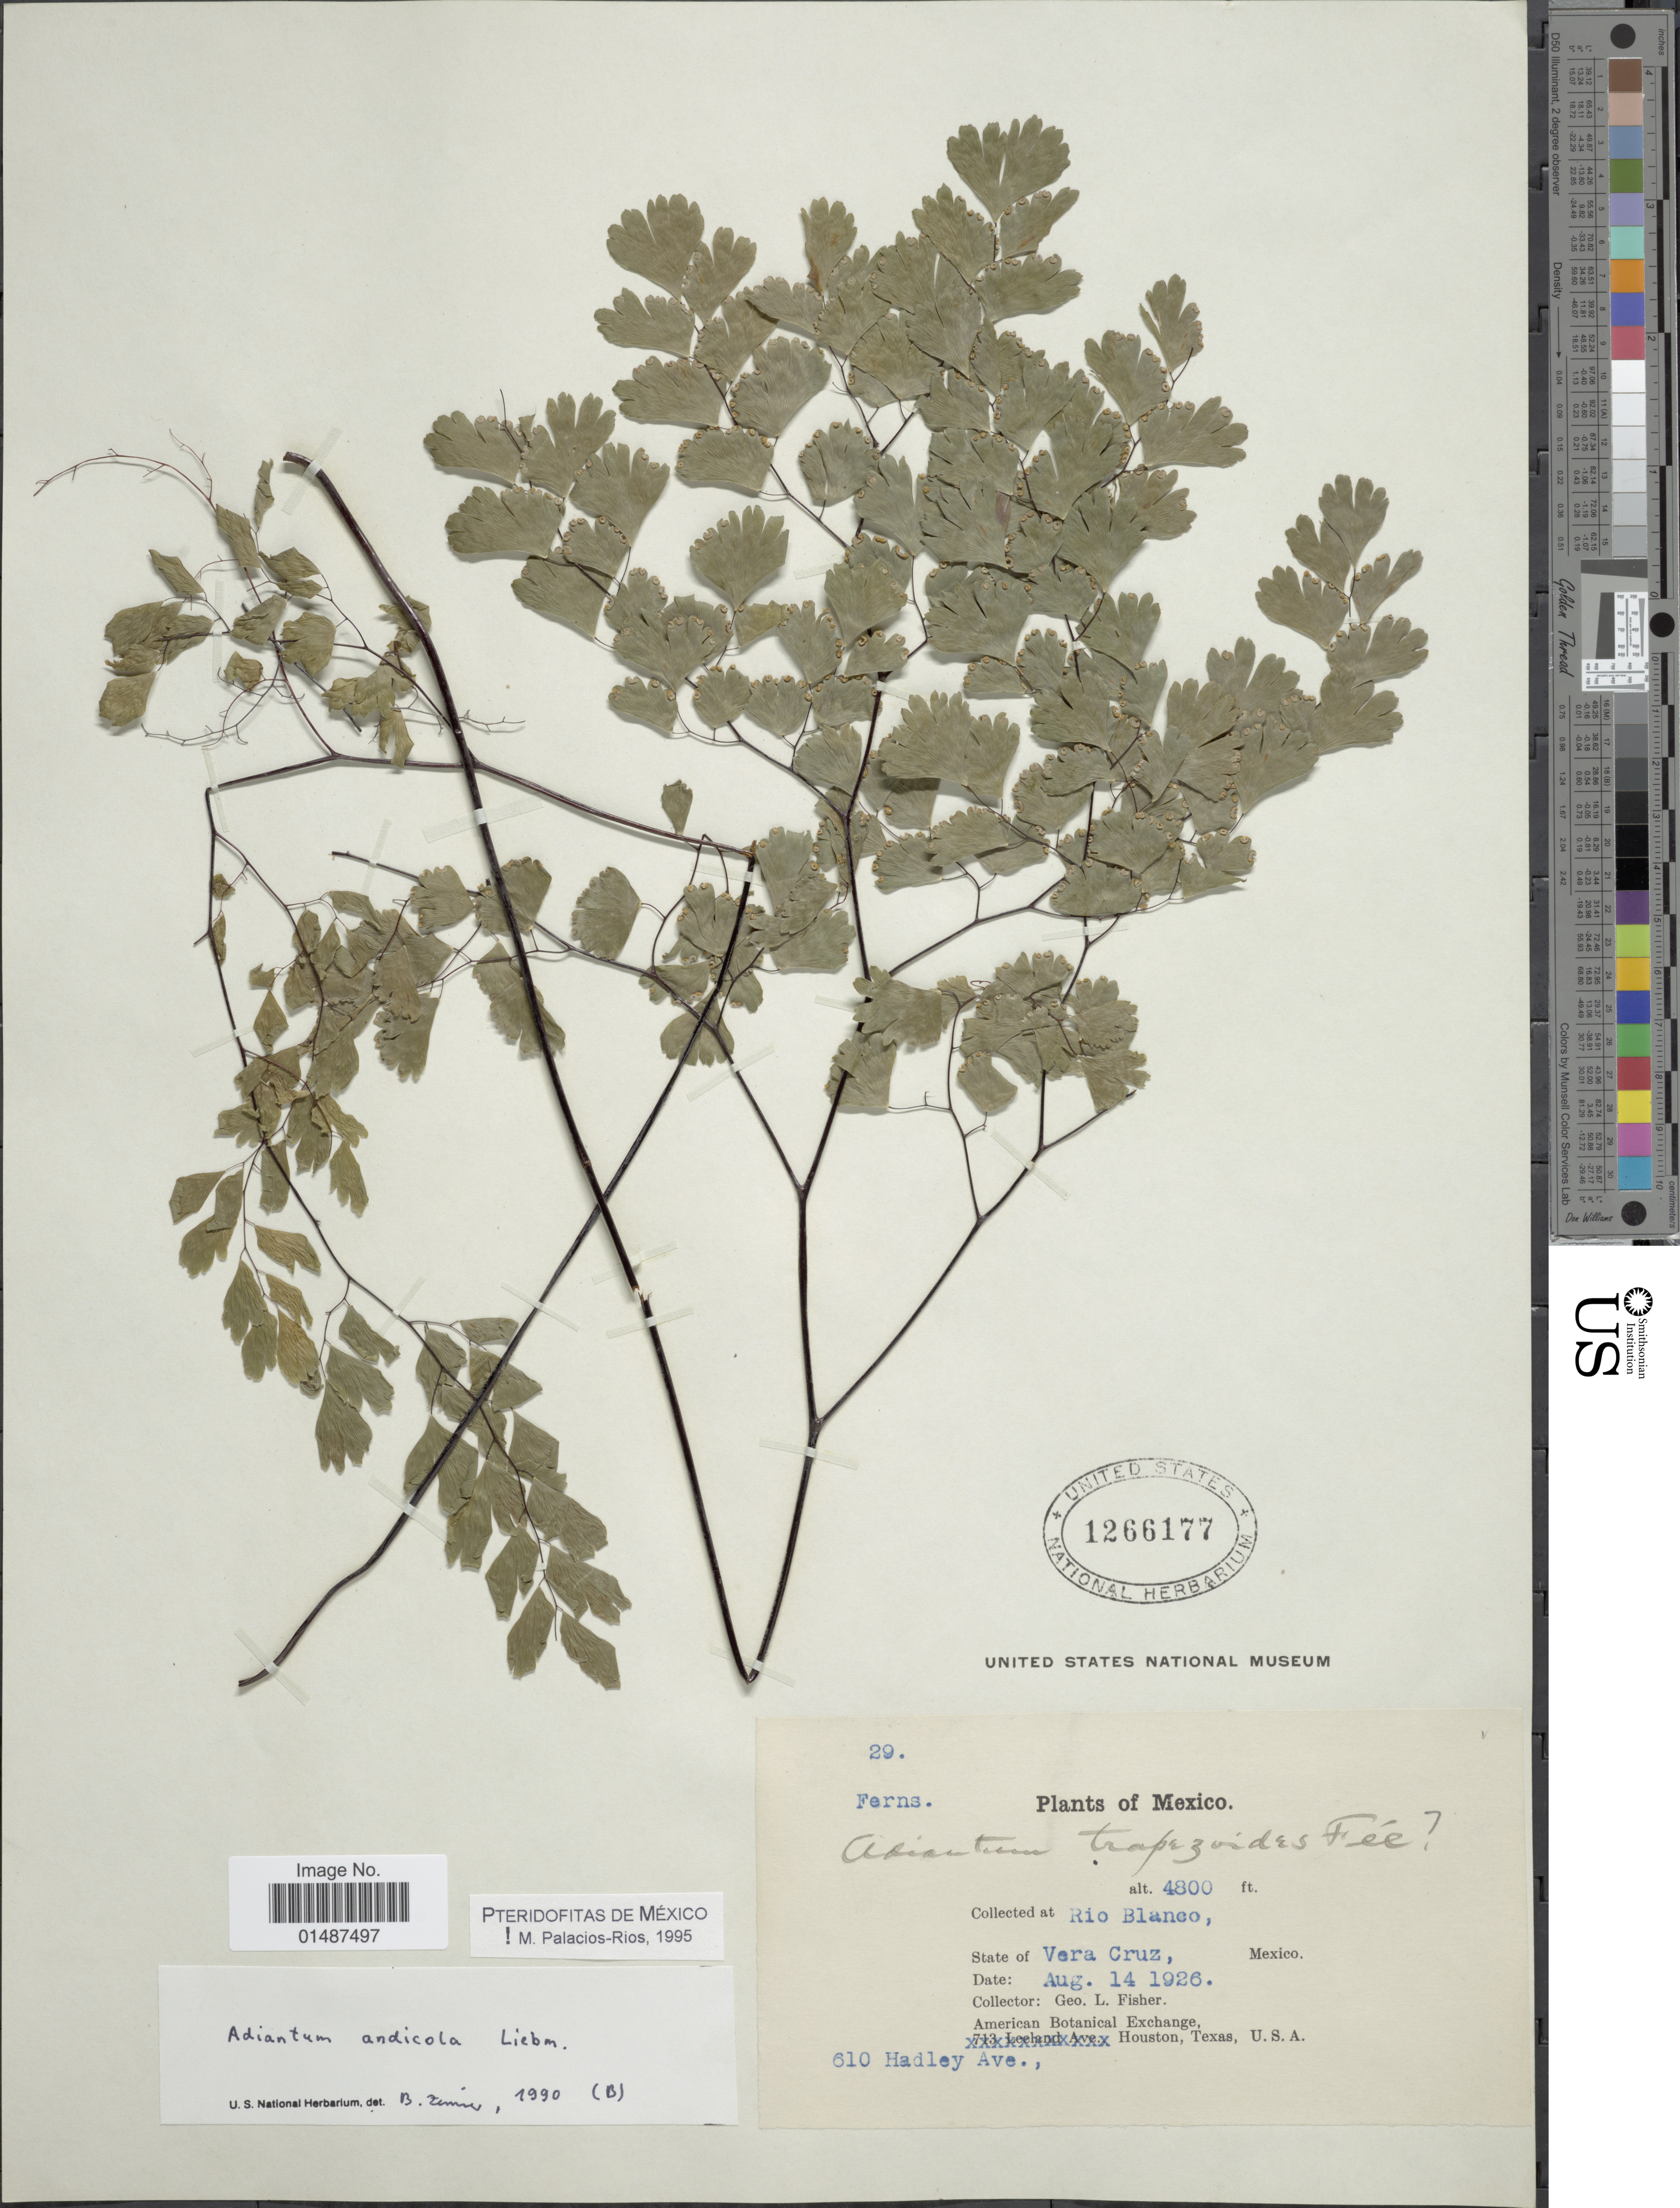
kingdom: Plantae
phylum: Tracheophyta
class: Polypodiopsida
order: Polypodiales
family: Pteridaceae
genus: Adiantum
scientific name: Adiantum andicola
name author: Liebm.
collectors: G. L. Fisher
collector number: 29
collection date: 1926-08-14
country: Mexico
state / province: Veracruz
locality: Rio Blanco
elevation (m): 1463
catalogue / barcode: US 1266177